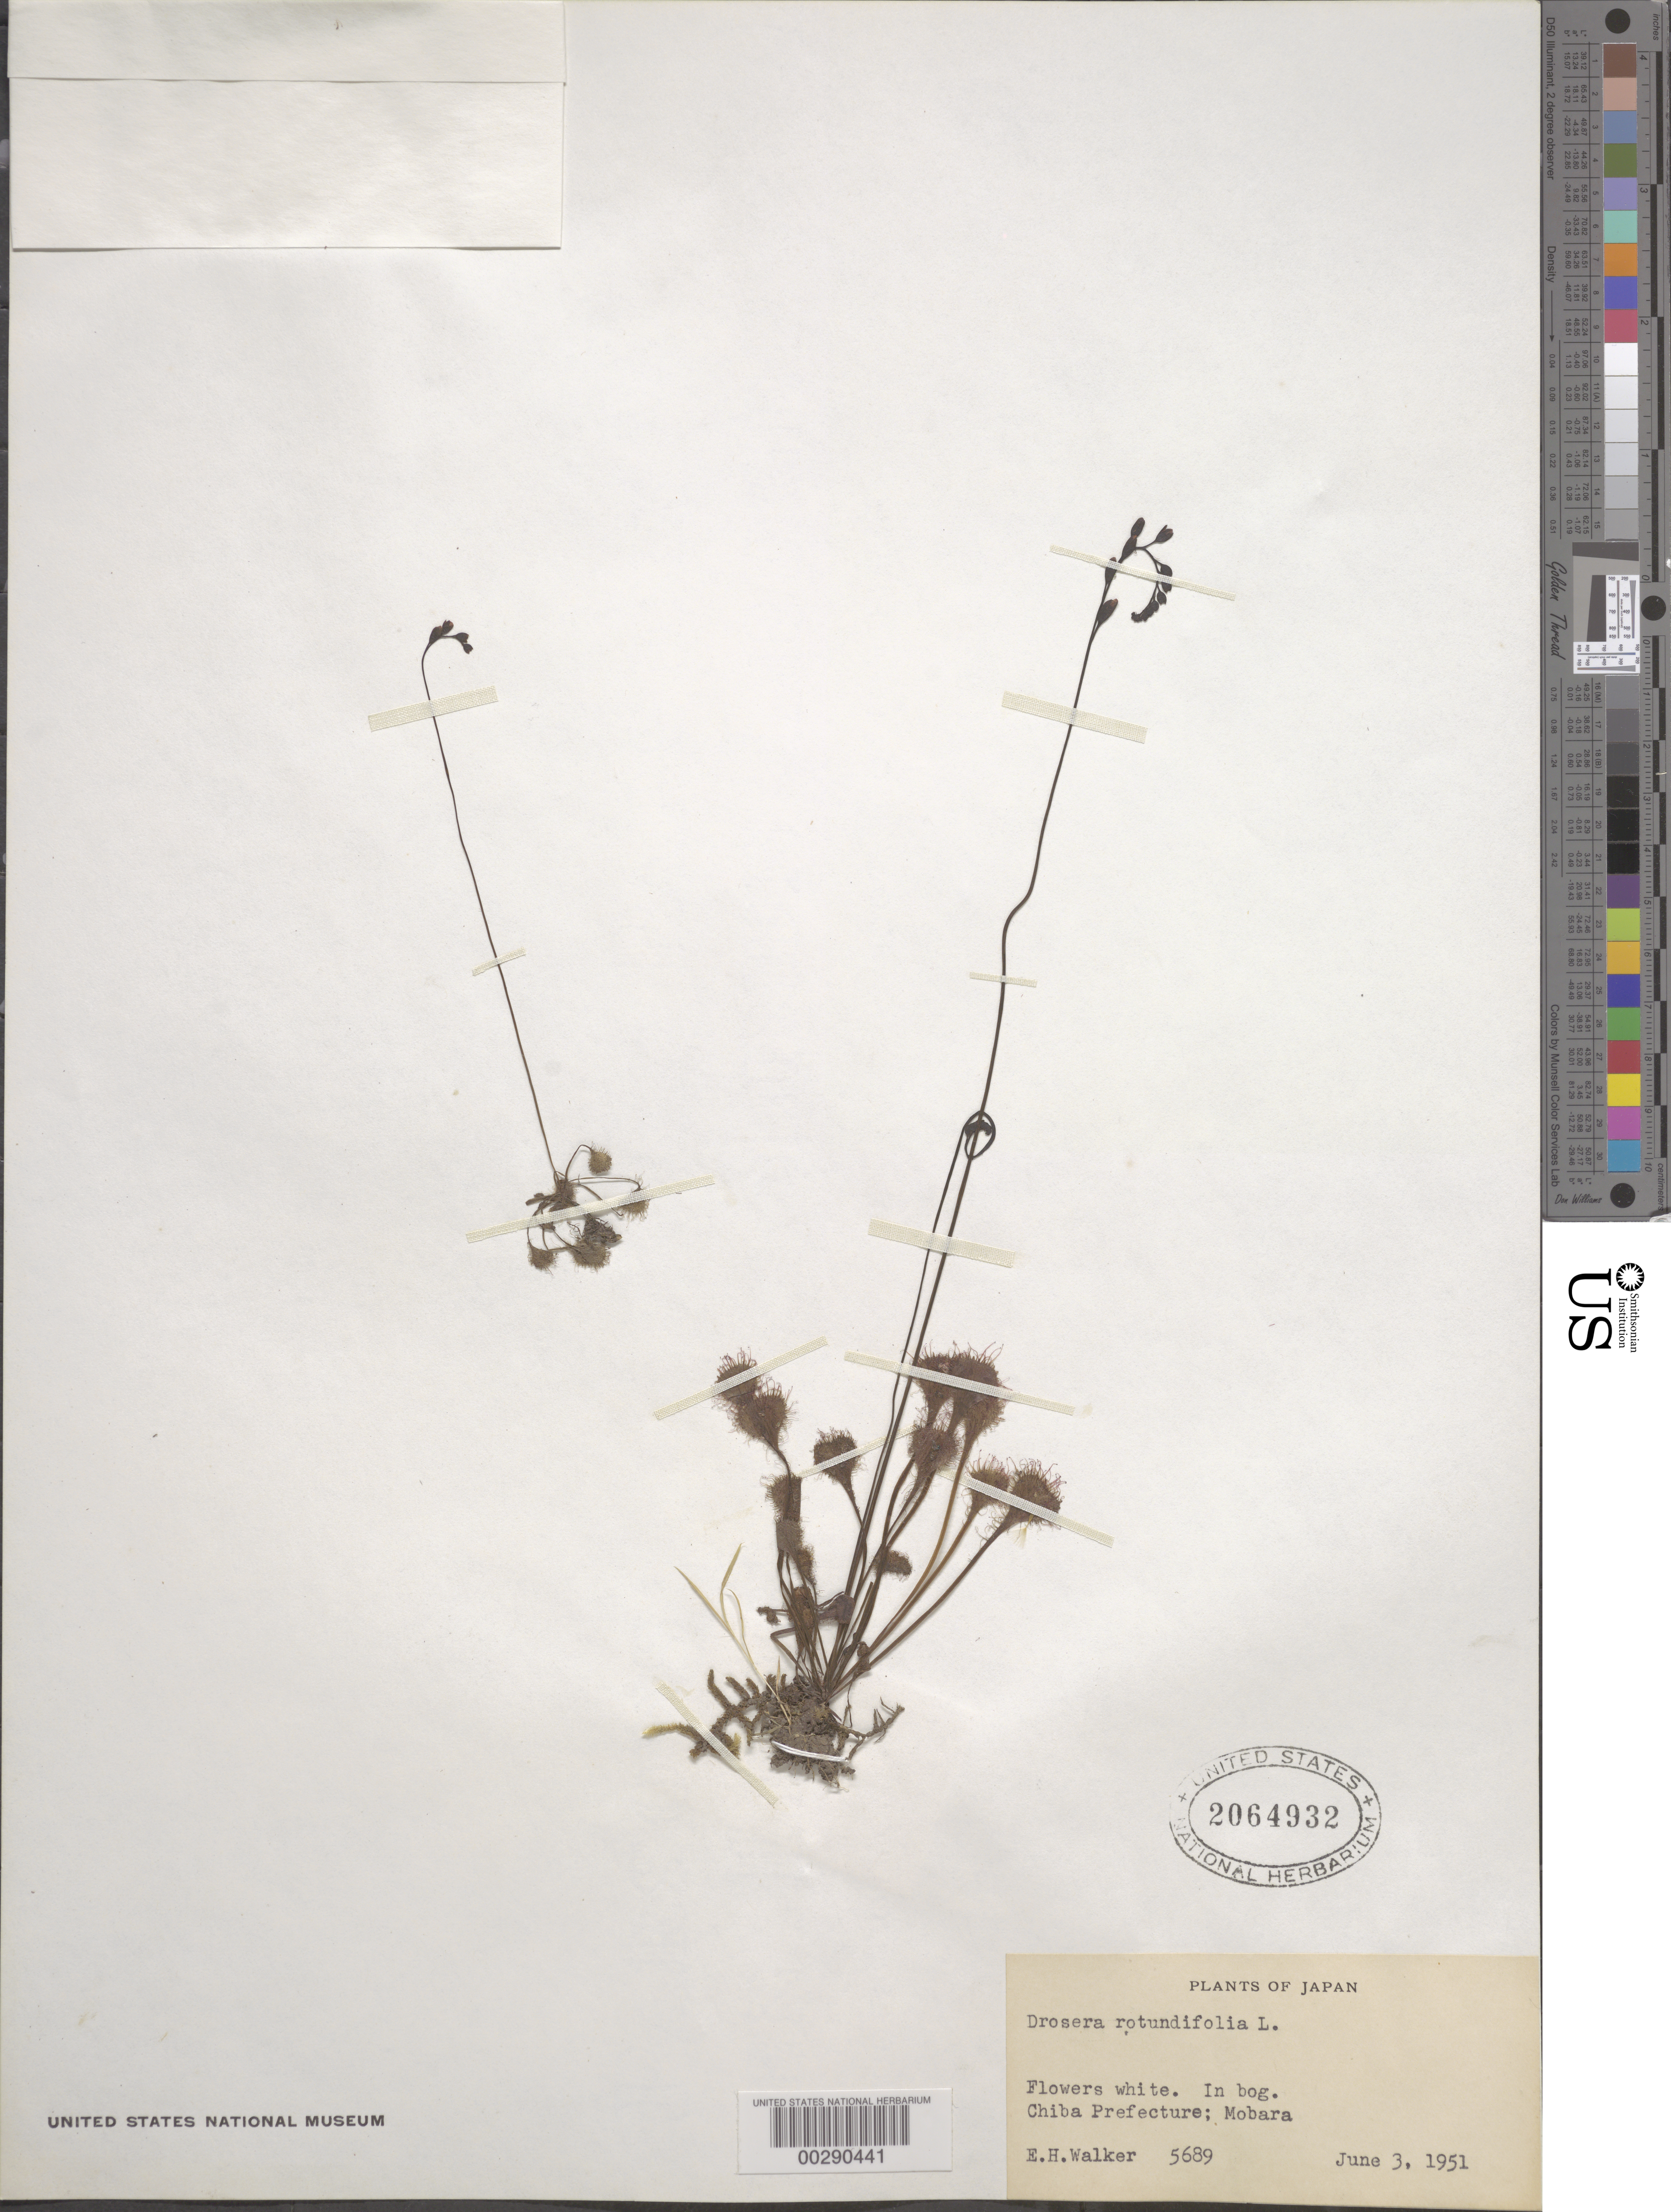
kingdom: Plantae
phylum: Tracheophyta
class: Magnoliopsida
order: Caryophyllales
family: Droseraceae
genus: Drosera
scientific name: Drosera rotundifolia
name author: L.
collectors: E. H. Walker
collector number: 5689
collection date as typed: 03 Jun 1951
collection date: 1951-06-03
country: Japan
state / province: Tiba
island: Honshu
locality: Mobara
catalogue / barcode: US 2064932